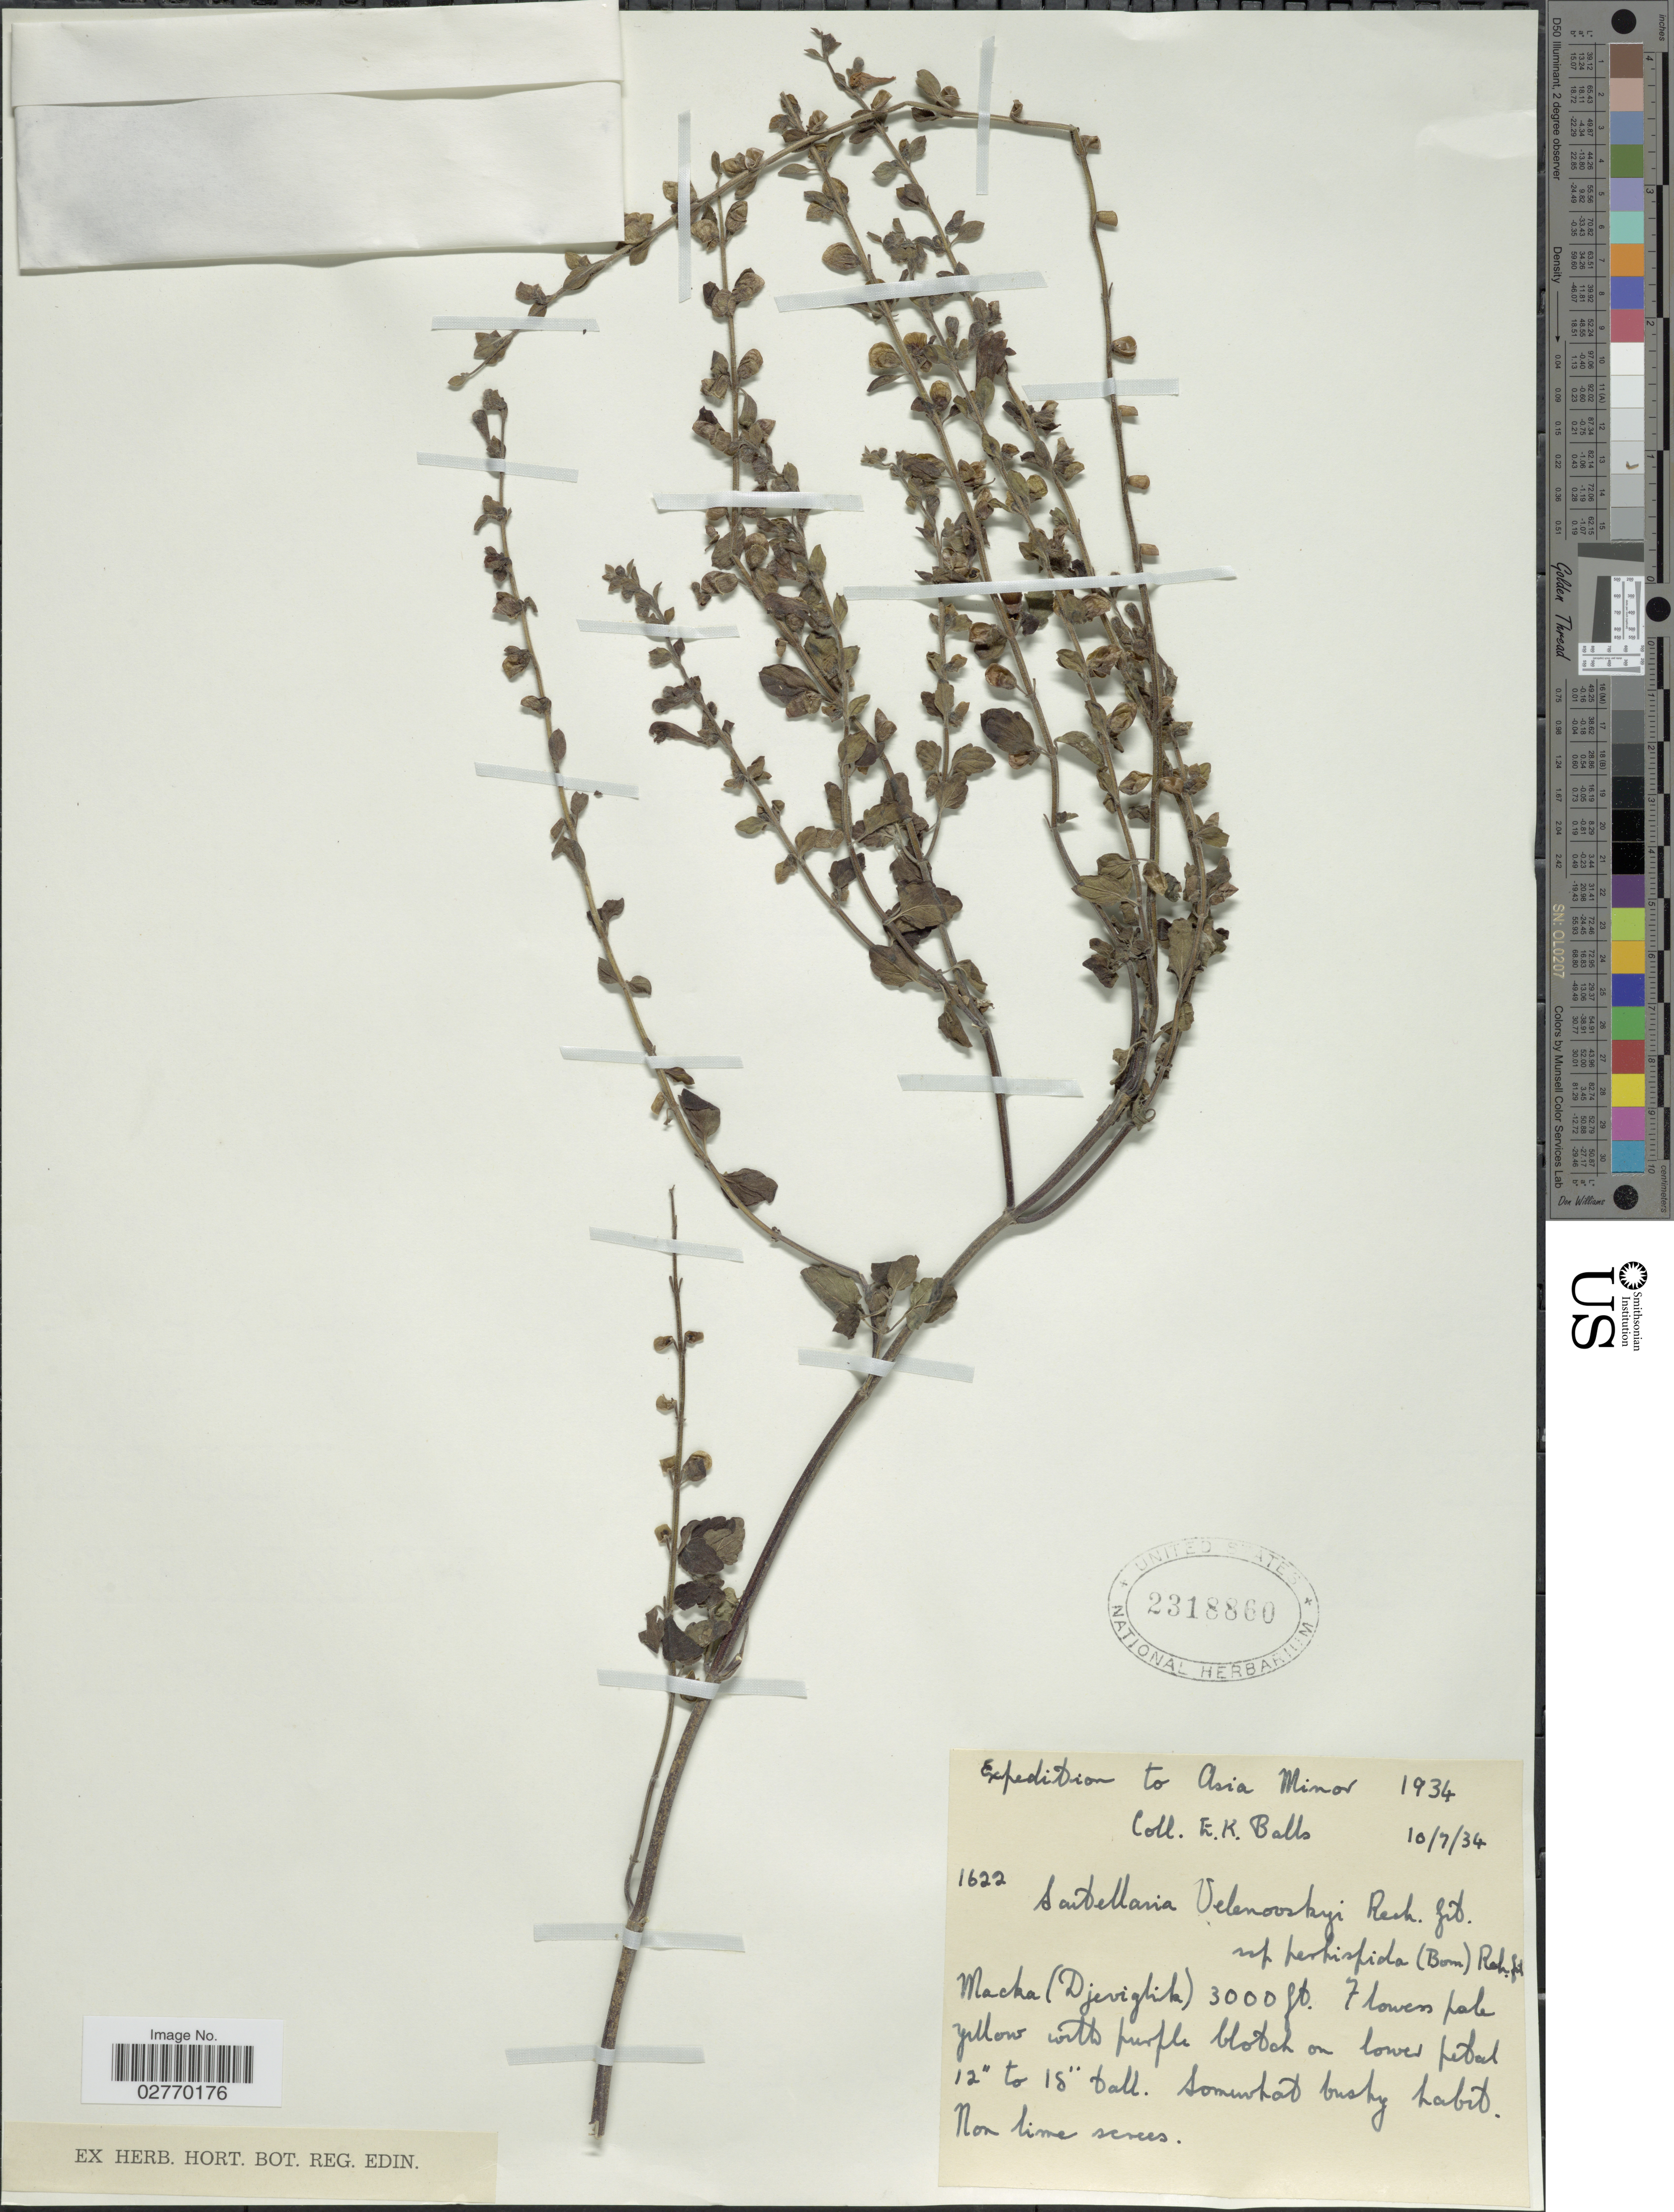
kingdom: Plantae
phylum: Tracheophyta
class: Magnoliopsida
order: Lamiales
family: Lamiaceae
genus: Scutellaria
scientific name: Scutellaria velenovskyi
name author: Rech. f.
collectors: E. K. Balls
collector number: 1622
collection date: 1934-07-10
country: Turkey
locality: Asia Minor. Macka (Djevighik).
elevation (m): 914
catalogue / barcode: US 2318860